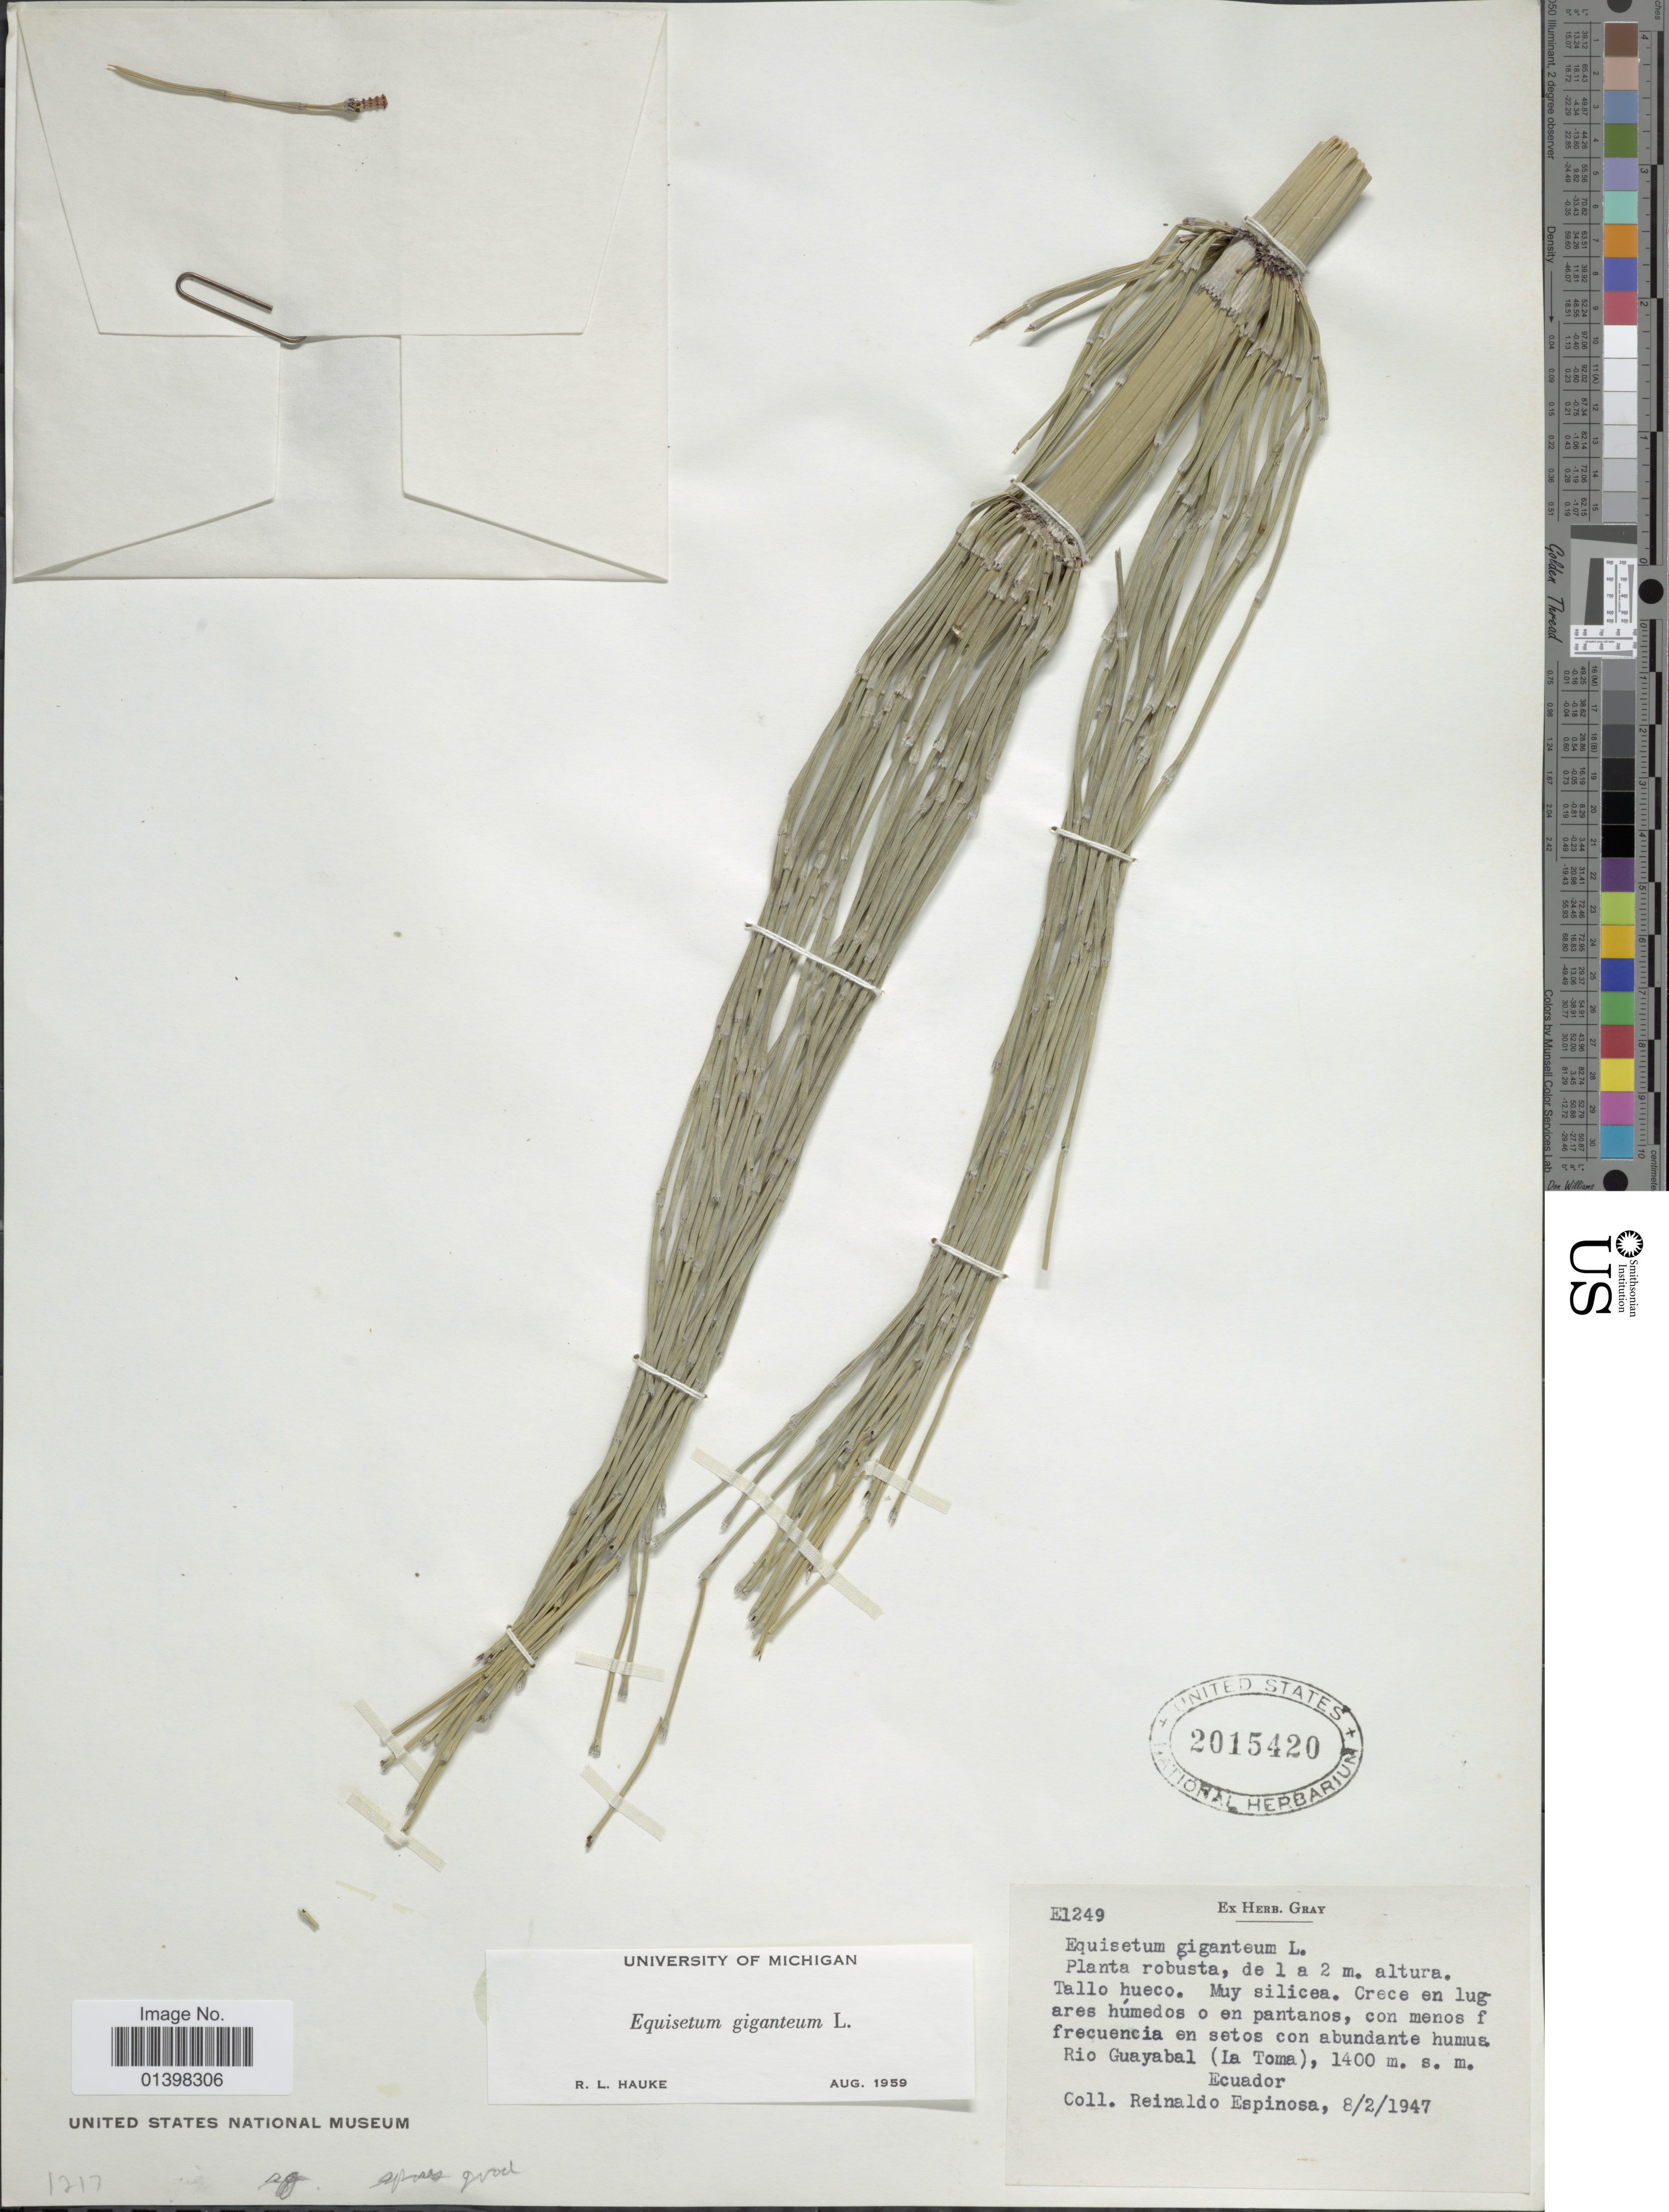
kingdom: Plantae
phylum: Tracheophyta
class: Polypodiopsida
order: Equisetales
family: Equisetaceae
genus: Equisetum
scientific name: Equisetum giganteum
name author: L.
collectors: R. Espinosa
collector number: E1249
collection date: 1947-02-08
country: Ecuador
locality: Rio Guayabal (La Toma)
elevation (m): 1400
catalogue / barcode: US 2015420